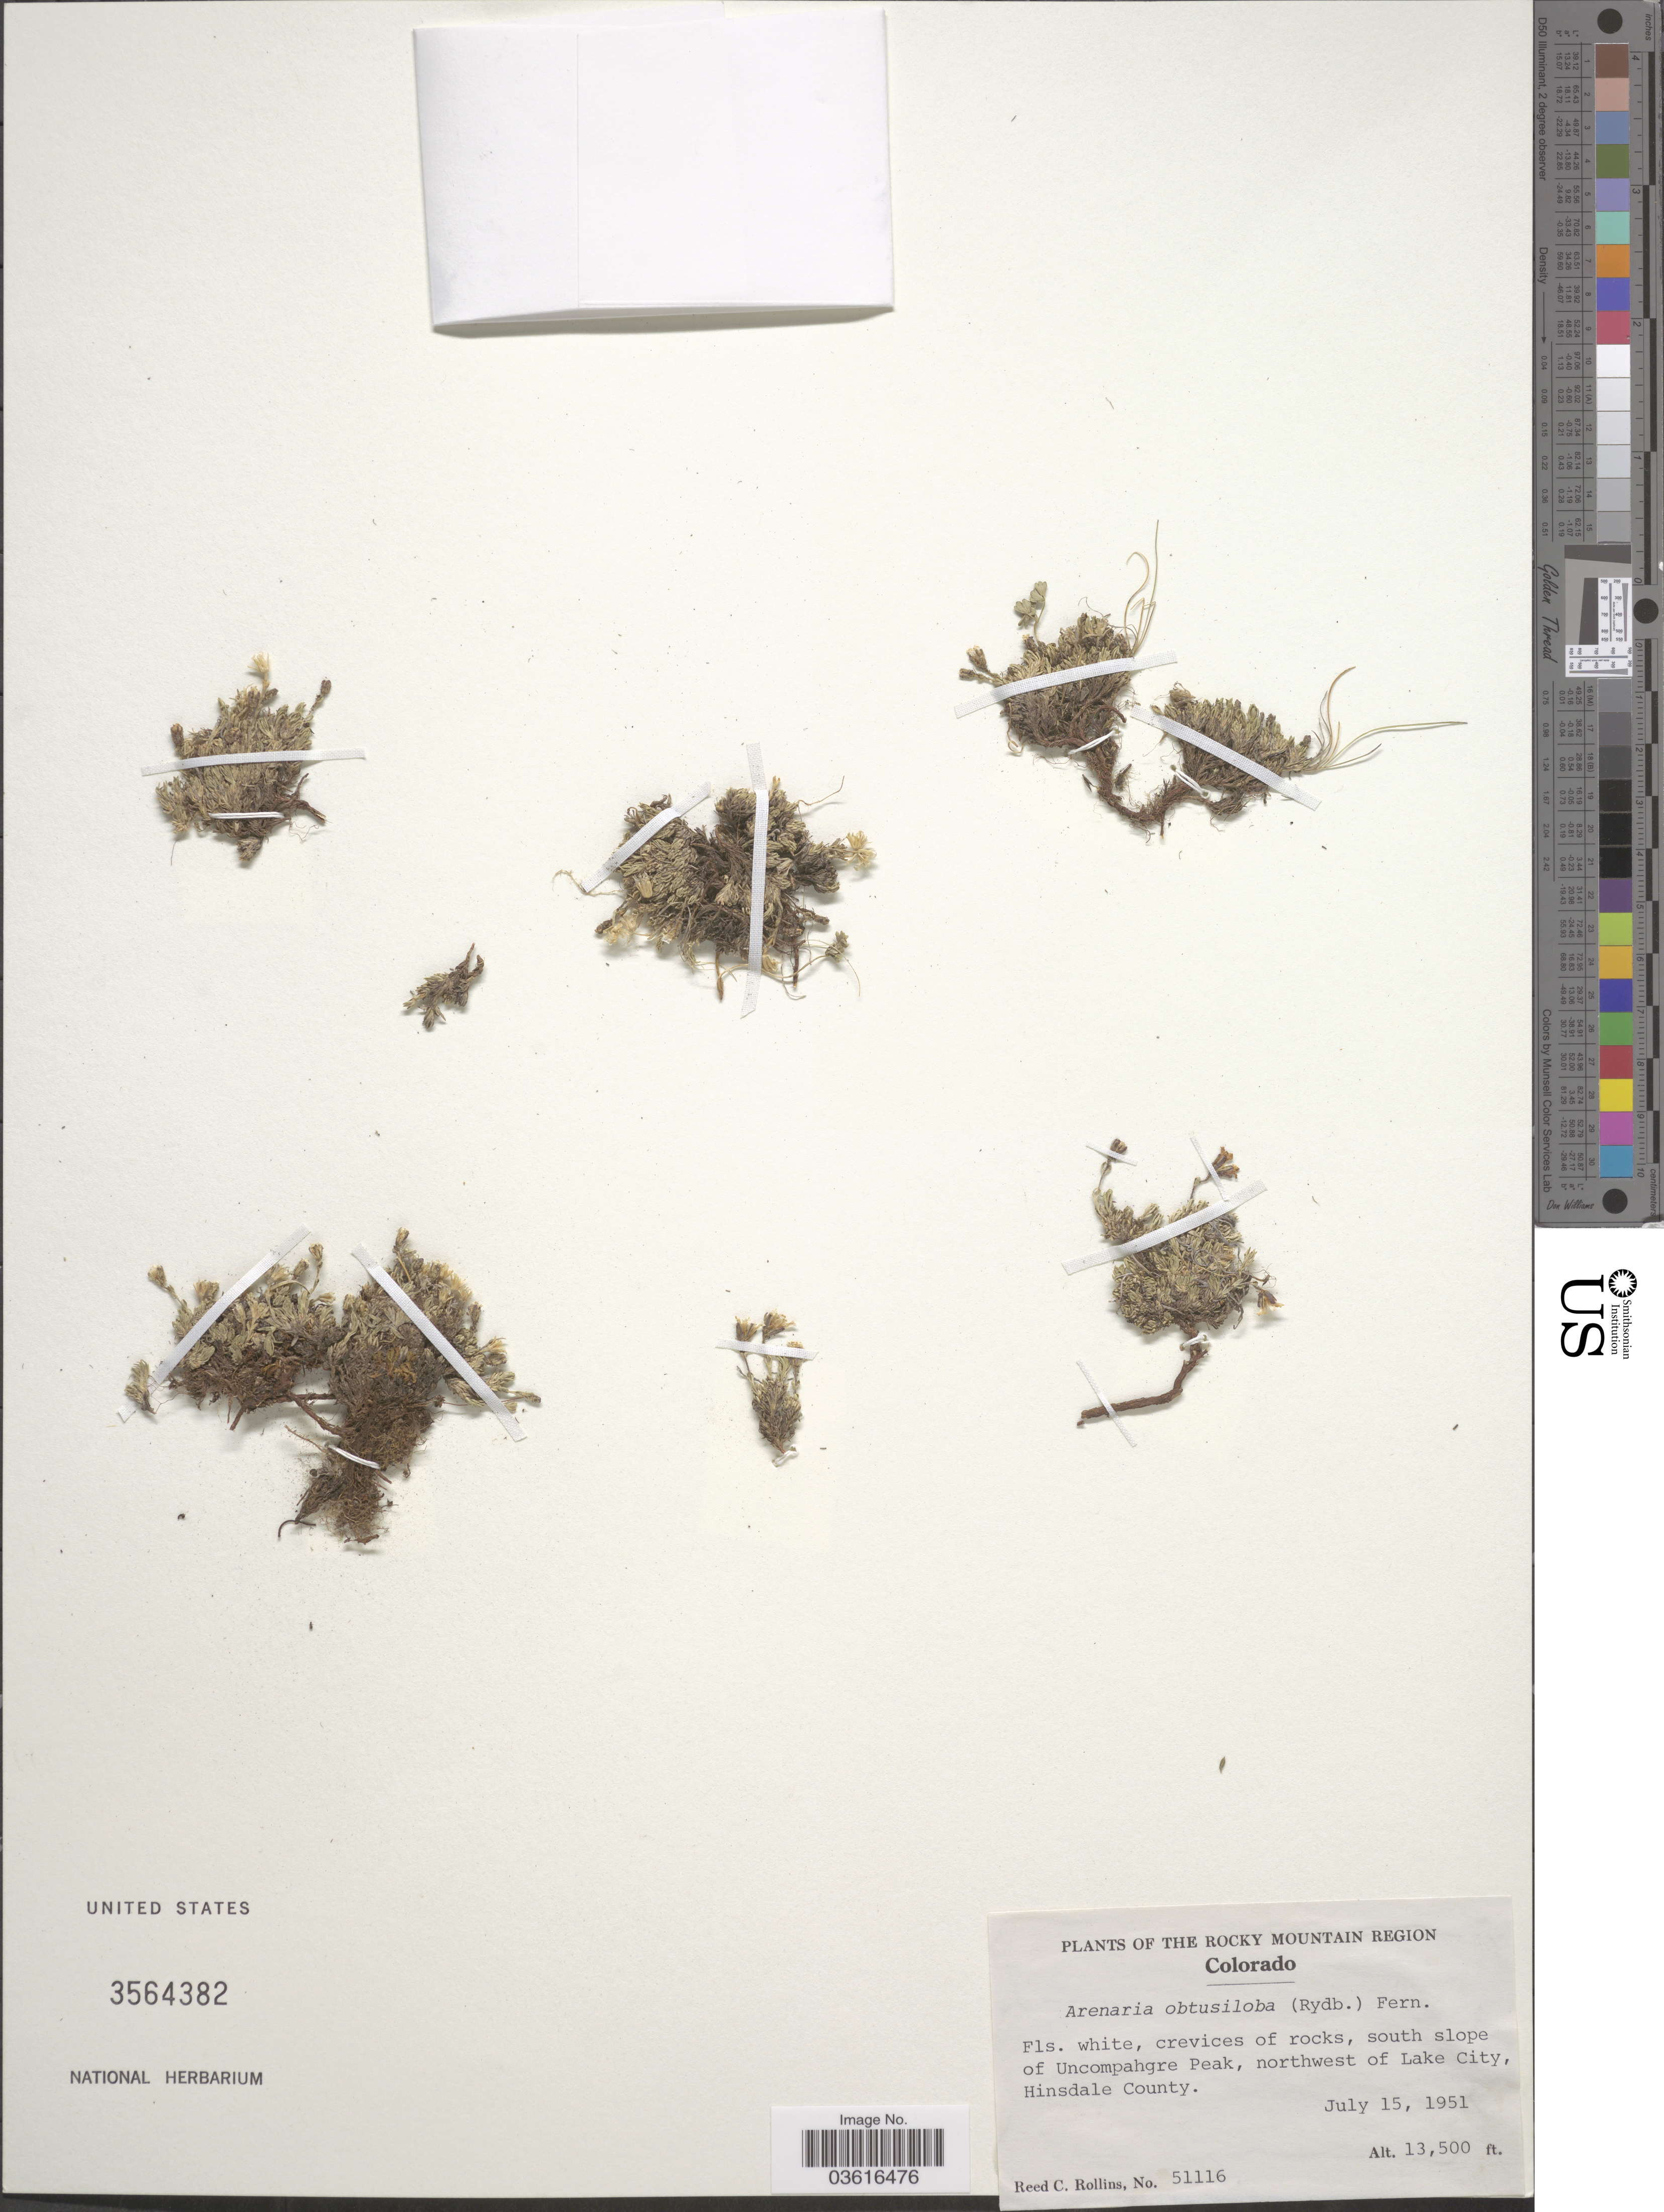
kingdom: Plantae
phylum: Tracheophyta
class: Magnoliopsida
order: Caryophyllales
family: Caryophyllaceae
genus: Cherleria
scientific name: Cherleria obtusiloba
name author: (Rydb.) A.J. Moore & Dillenb.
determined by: Strong, M. T., (US), Smithsonian Institution - National Museum of Natural History (UNITED STATES)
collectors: R. C. Rollins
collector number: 51116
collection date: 1951-07-15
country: United States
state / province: Colorado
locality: The Rocky Mountain Region. South slope of Uncompahgre Peak, northwest of Lake City, Hinsdale County.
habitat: crevices of rocks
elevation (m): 4115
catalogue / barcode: US 3564382